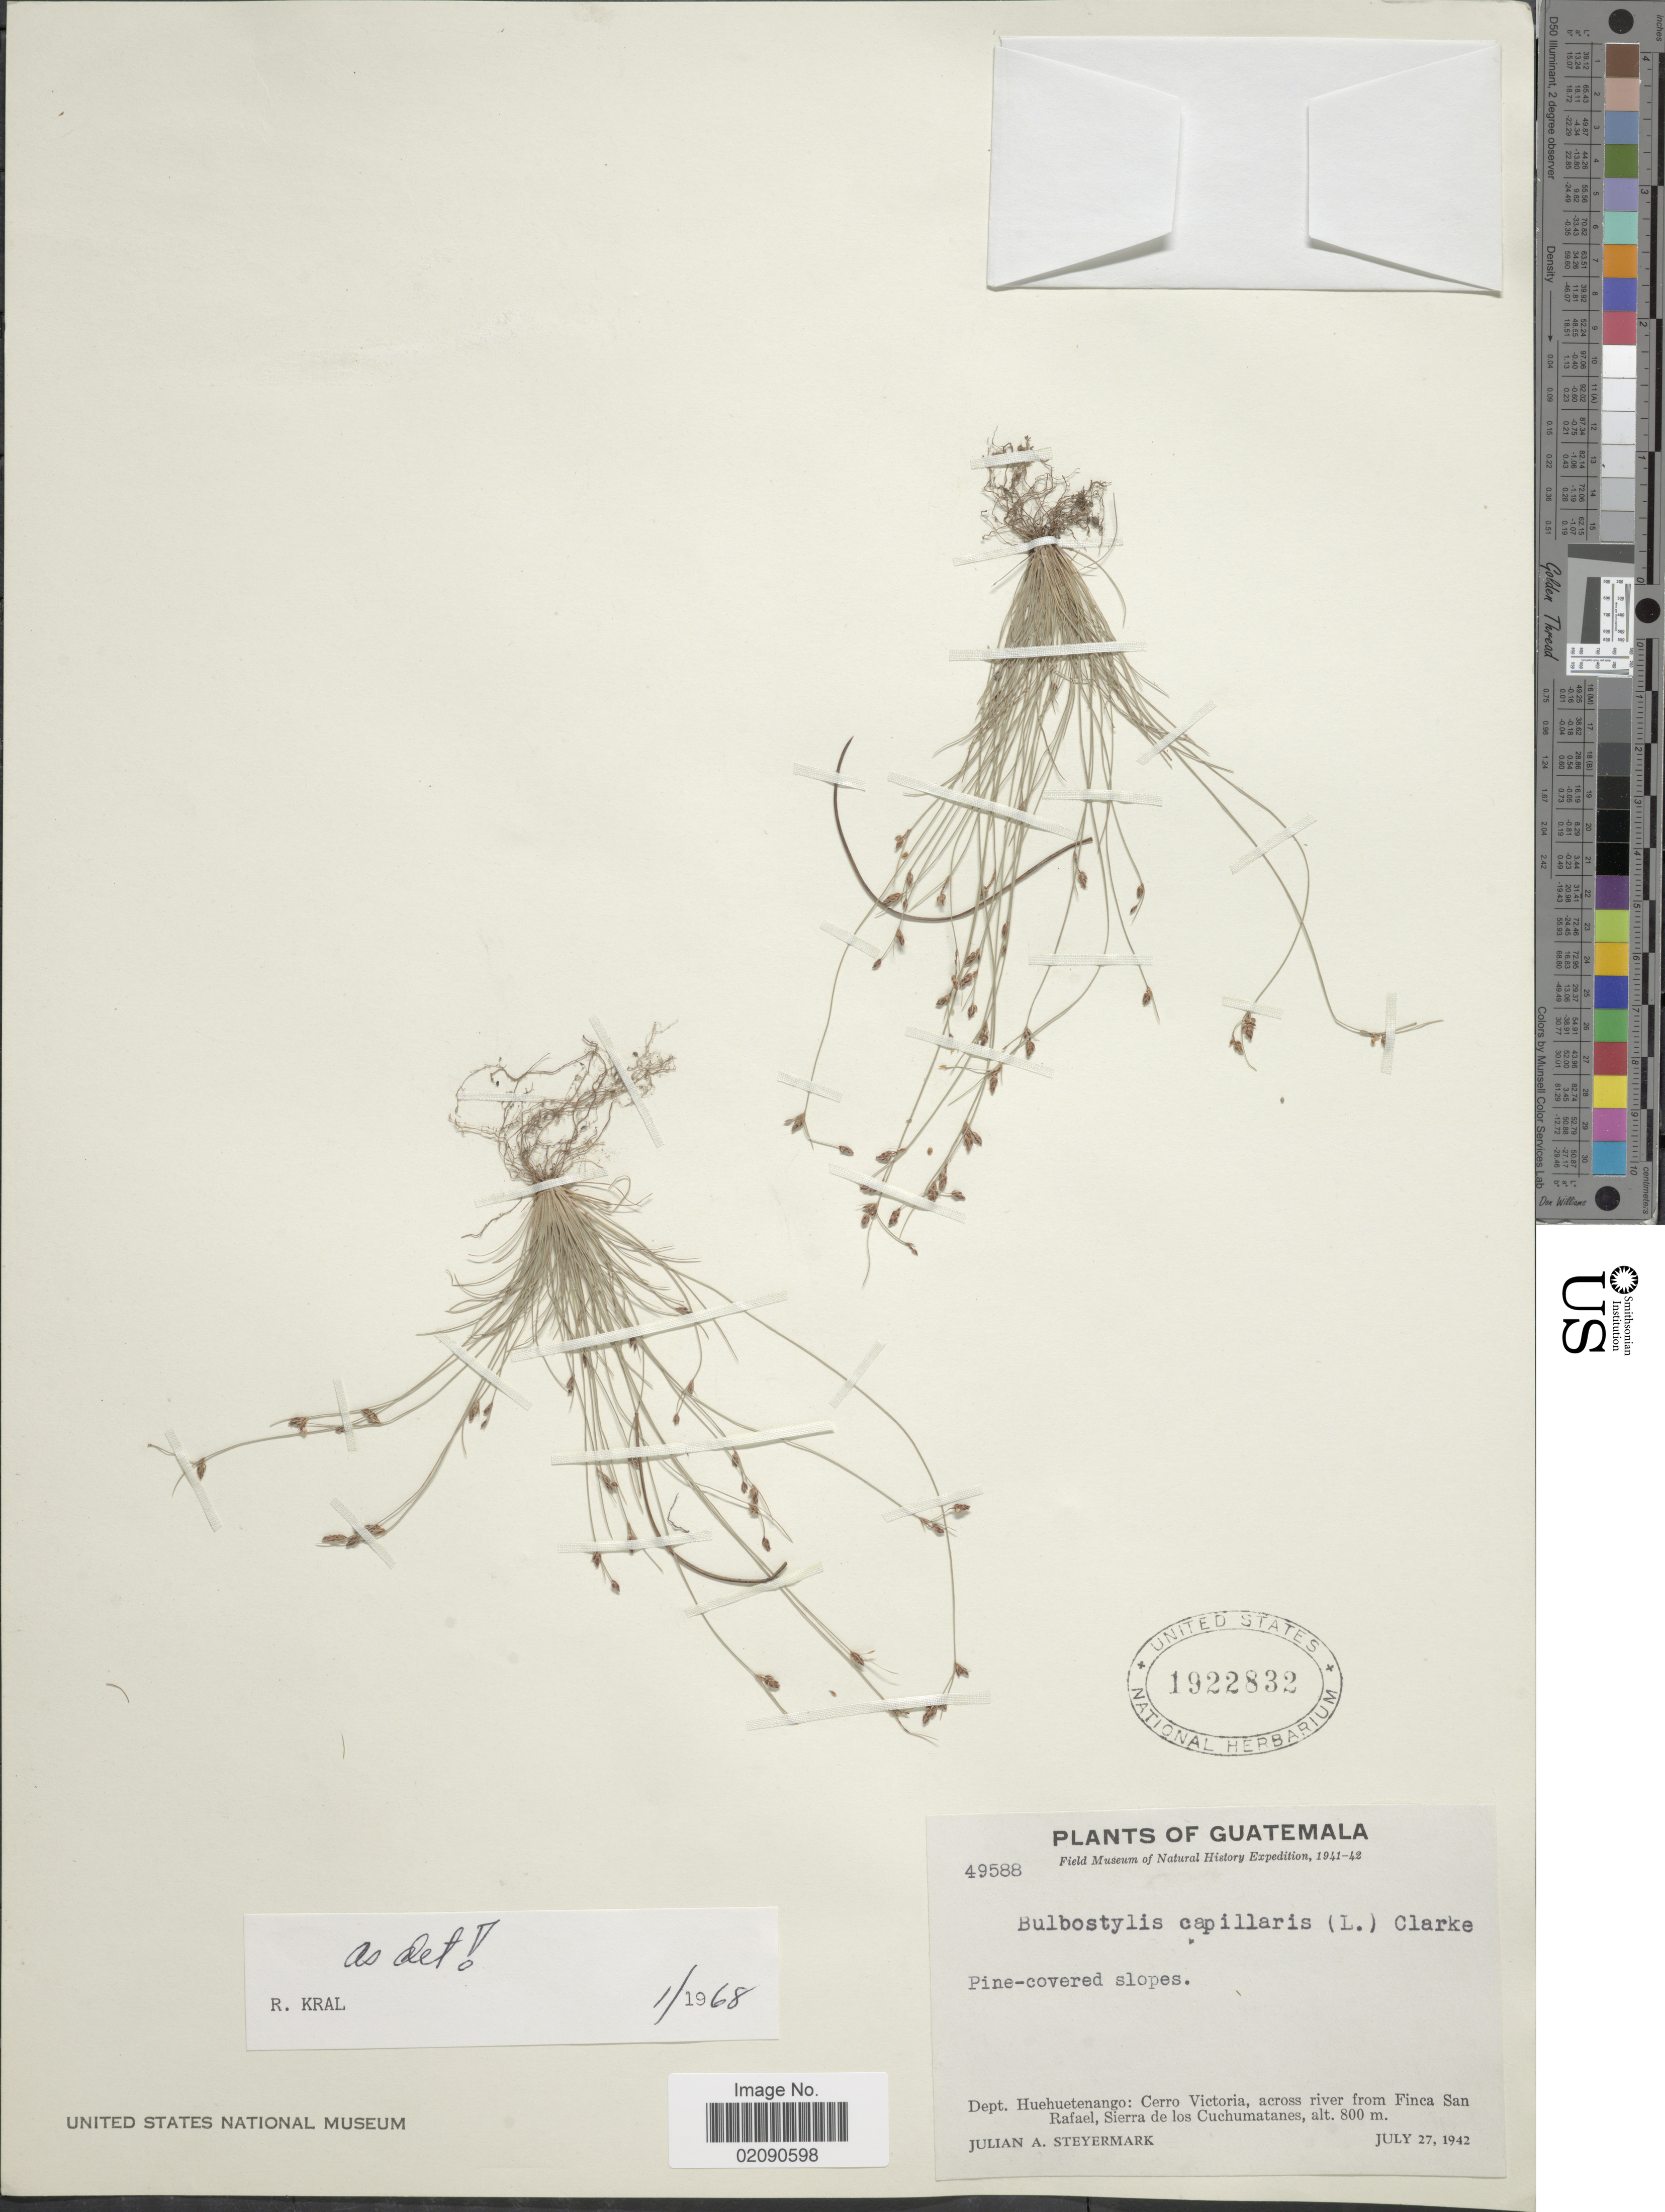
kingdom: Plantae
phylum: Tracheophyta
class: Liliopsida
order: Poales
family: Cyperaceae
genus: Bulbostylis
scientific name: Bulbostylis capillaris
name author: (L.) Kunth ex C.B. Clarke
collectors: J. Steyermark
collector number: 49588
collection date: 1942-07-27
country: Guatemala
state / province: Huehuetenango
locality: Dept. Huehuetenango: Cerro Victoria, across river from Finca San Rafael, Sierra de los Cuchumatanes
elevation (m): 800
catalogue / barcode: US 1922832